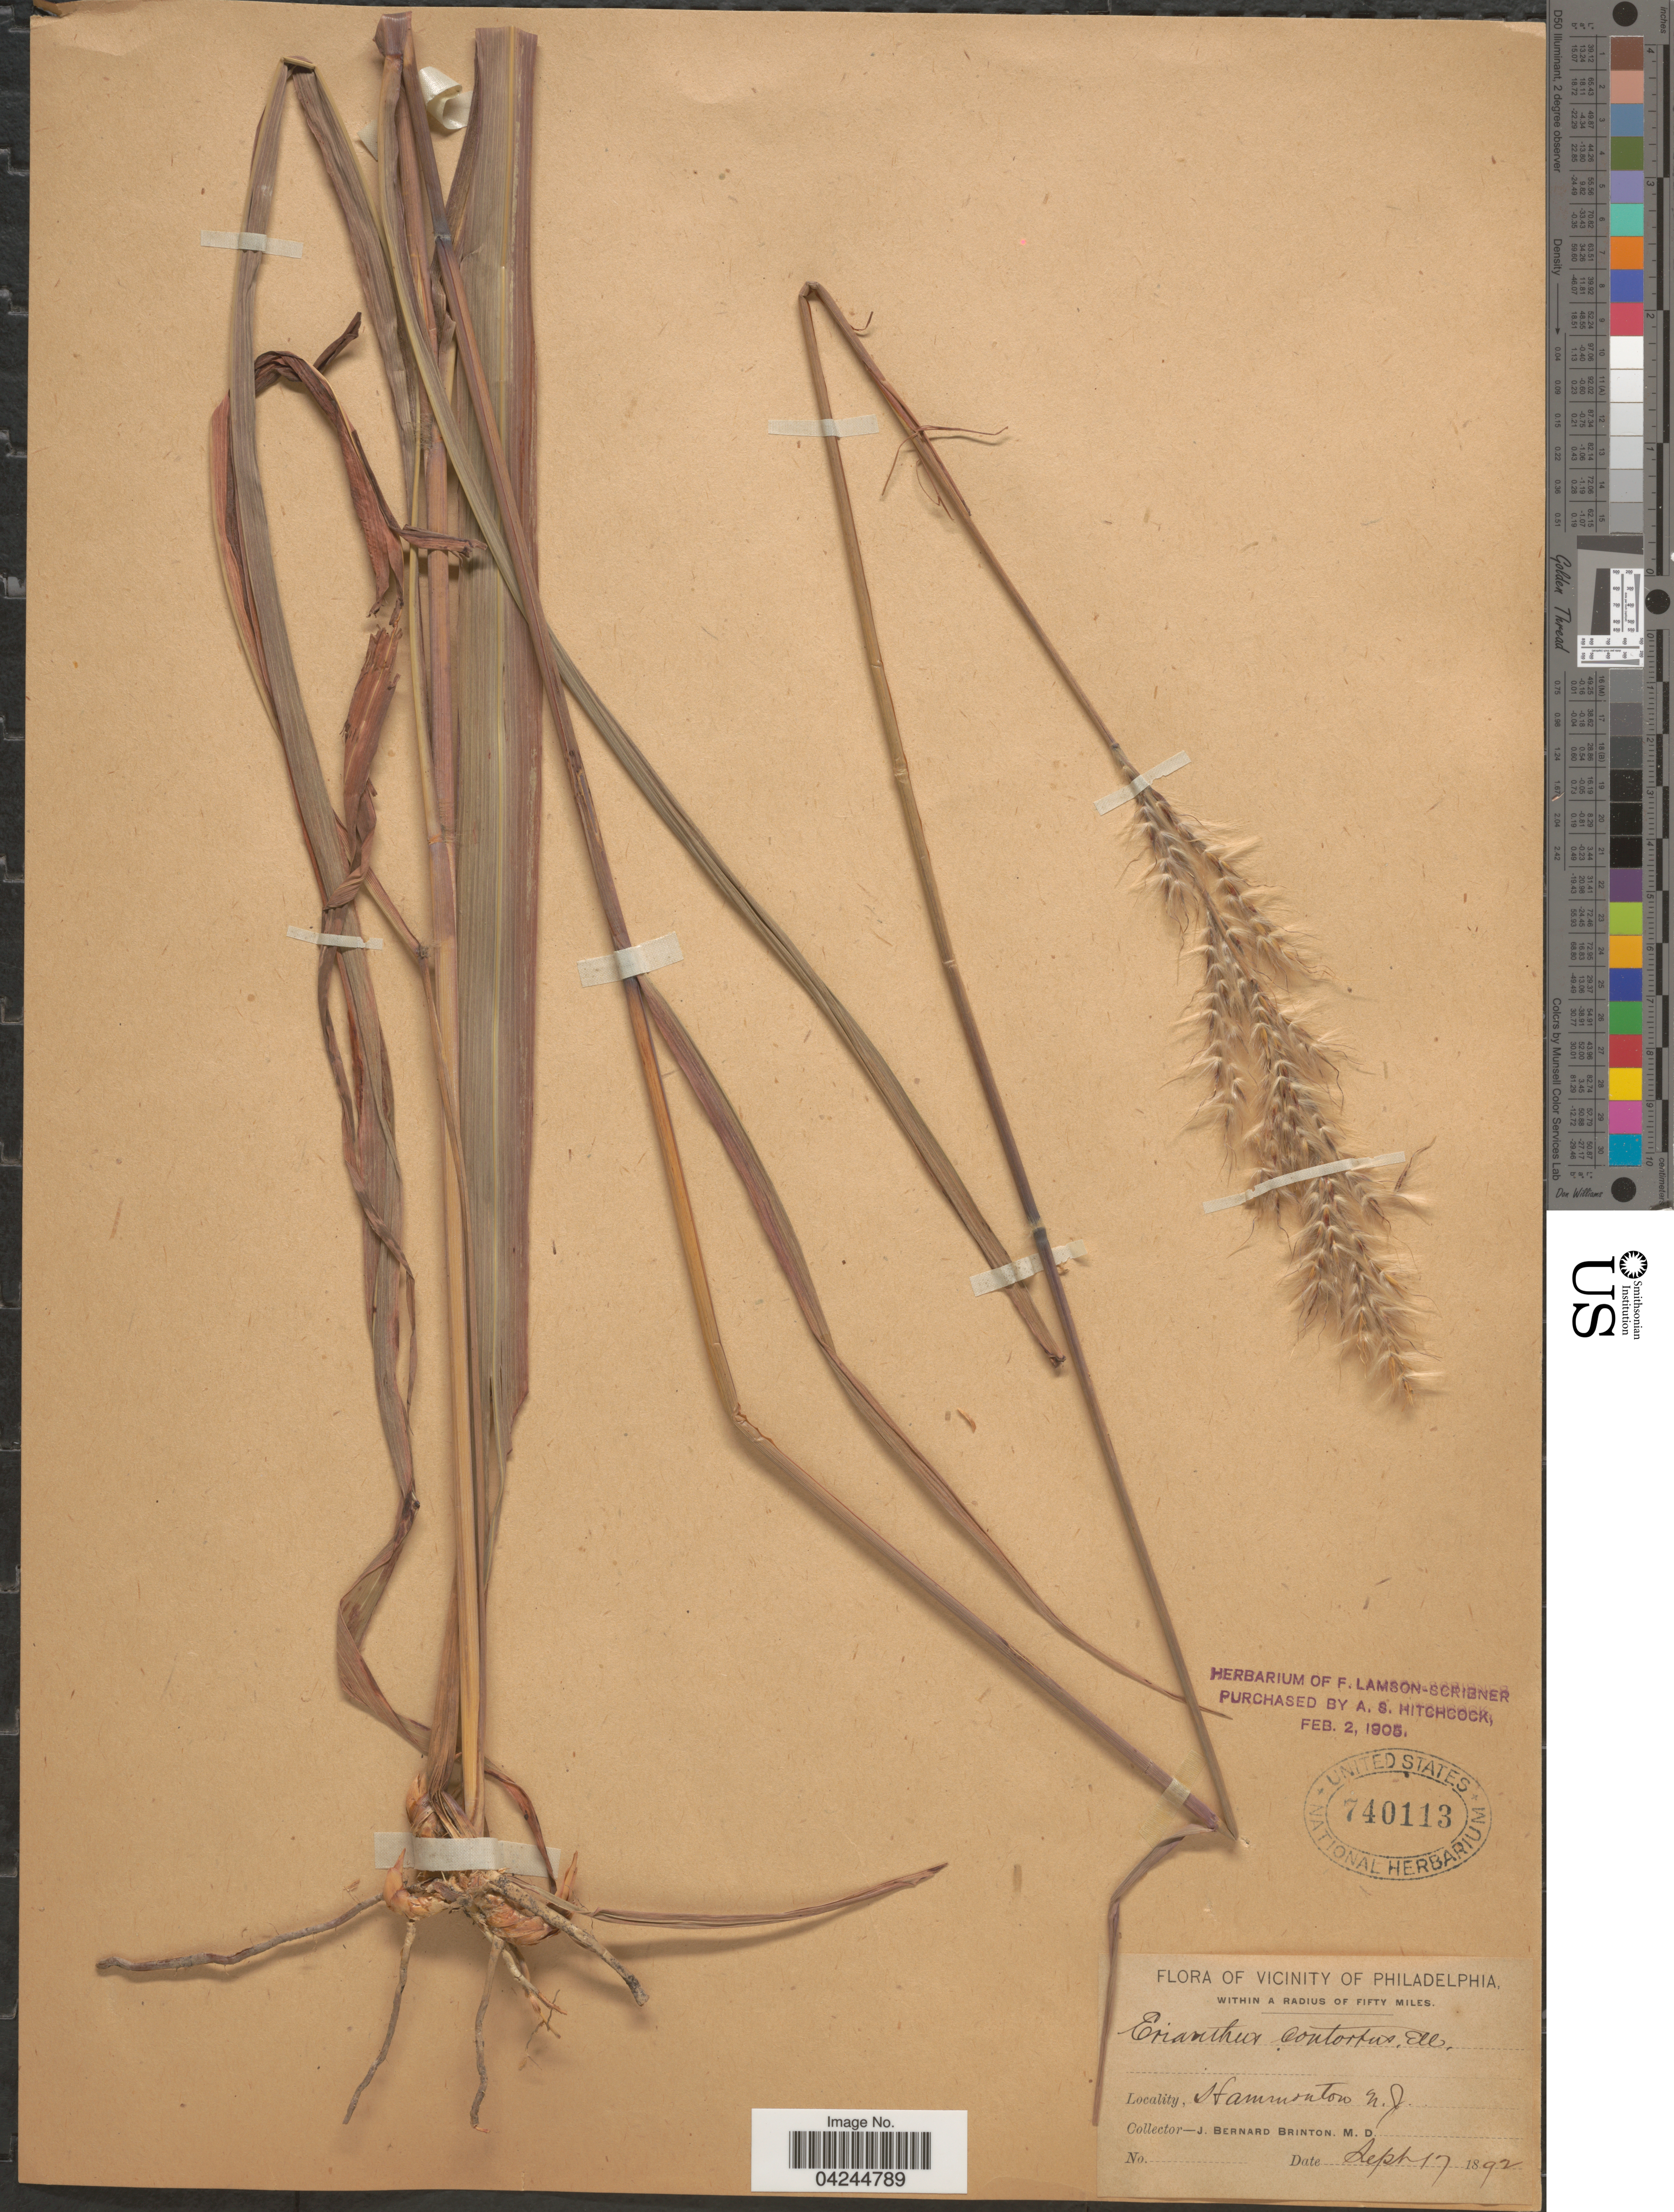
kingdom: Plantae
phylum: Tracheophyta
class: Liliopsida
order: Poales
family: Poaceae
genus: Erianthus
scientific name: Erianthus alopecuroides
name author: Elliott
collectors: J. Brinton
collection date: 1892-09-17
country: United States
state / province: New Jersey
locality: Vicinity of Philadelphia, within a radius of fifty miles. Hammonton.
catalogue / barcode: US 740113